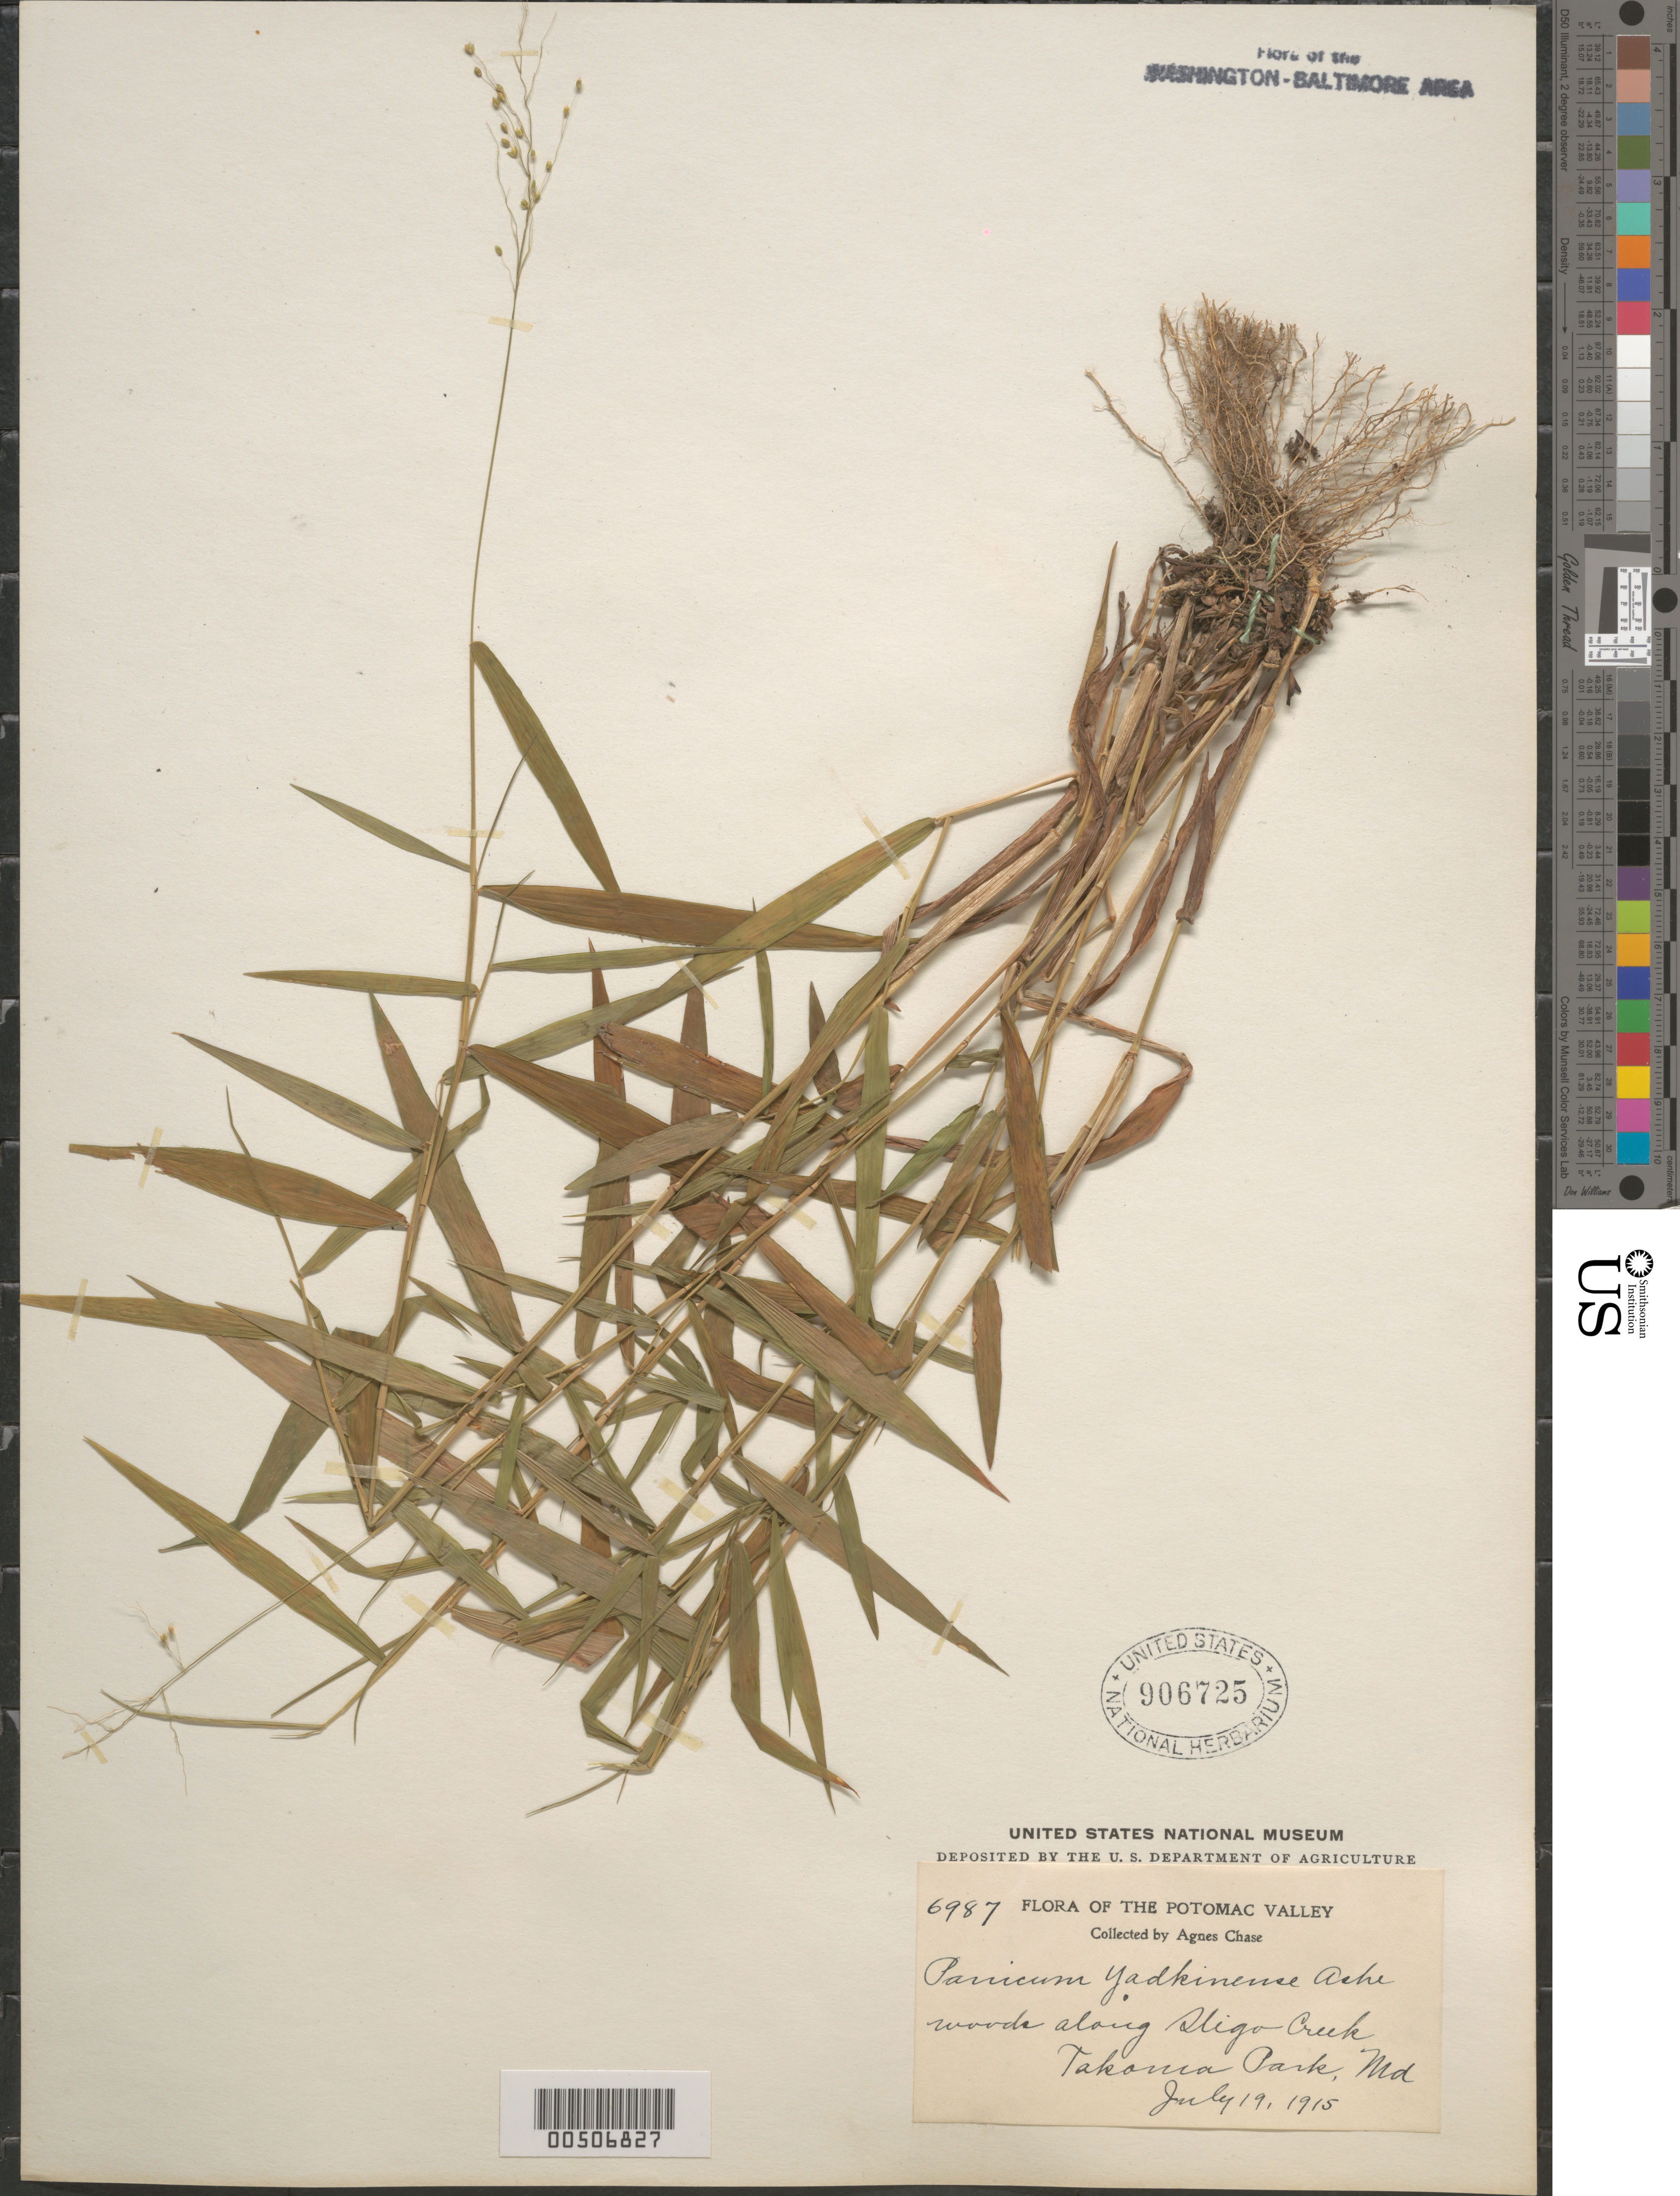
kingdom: Plantae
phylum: Tracheophyta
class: Liliopsida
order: Poales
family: Poaceae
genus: Dichanthelium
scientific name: Dichanthelium dichotomum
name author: (L.) Gould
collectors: A. Chase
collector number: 6987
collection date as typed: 19 Jul 1915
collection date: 1915-07-19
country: United States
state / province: Maryland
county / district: Montgomery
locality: Sligo Creek, Takoma Park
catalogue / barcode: US 906725